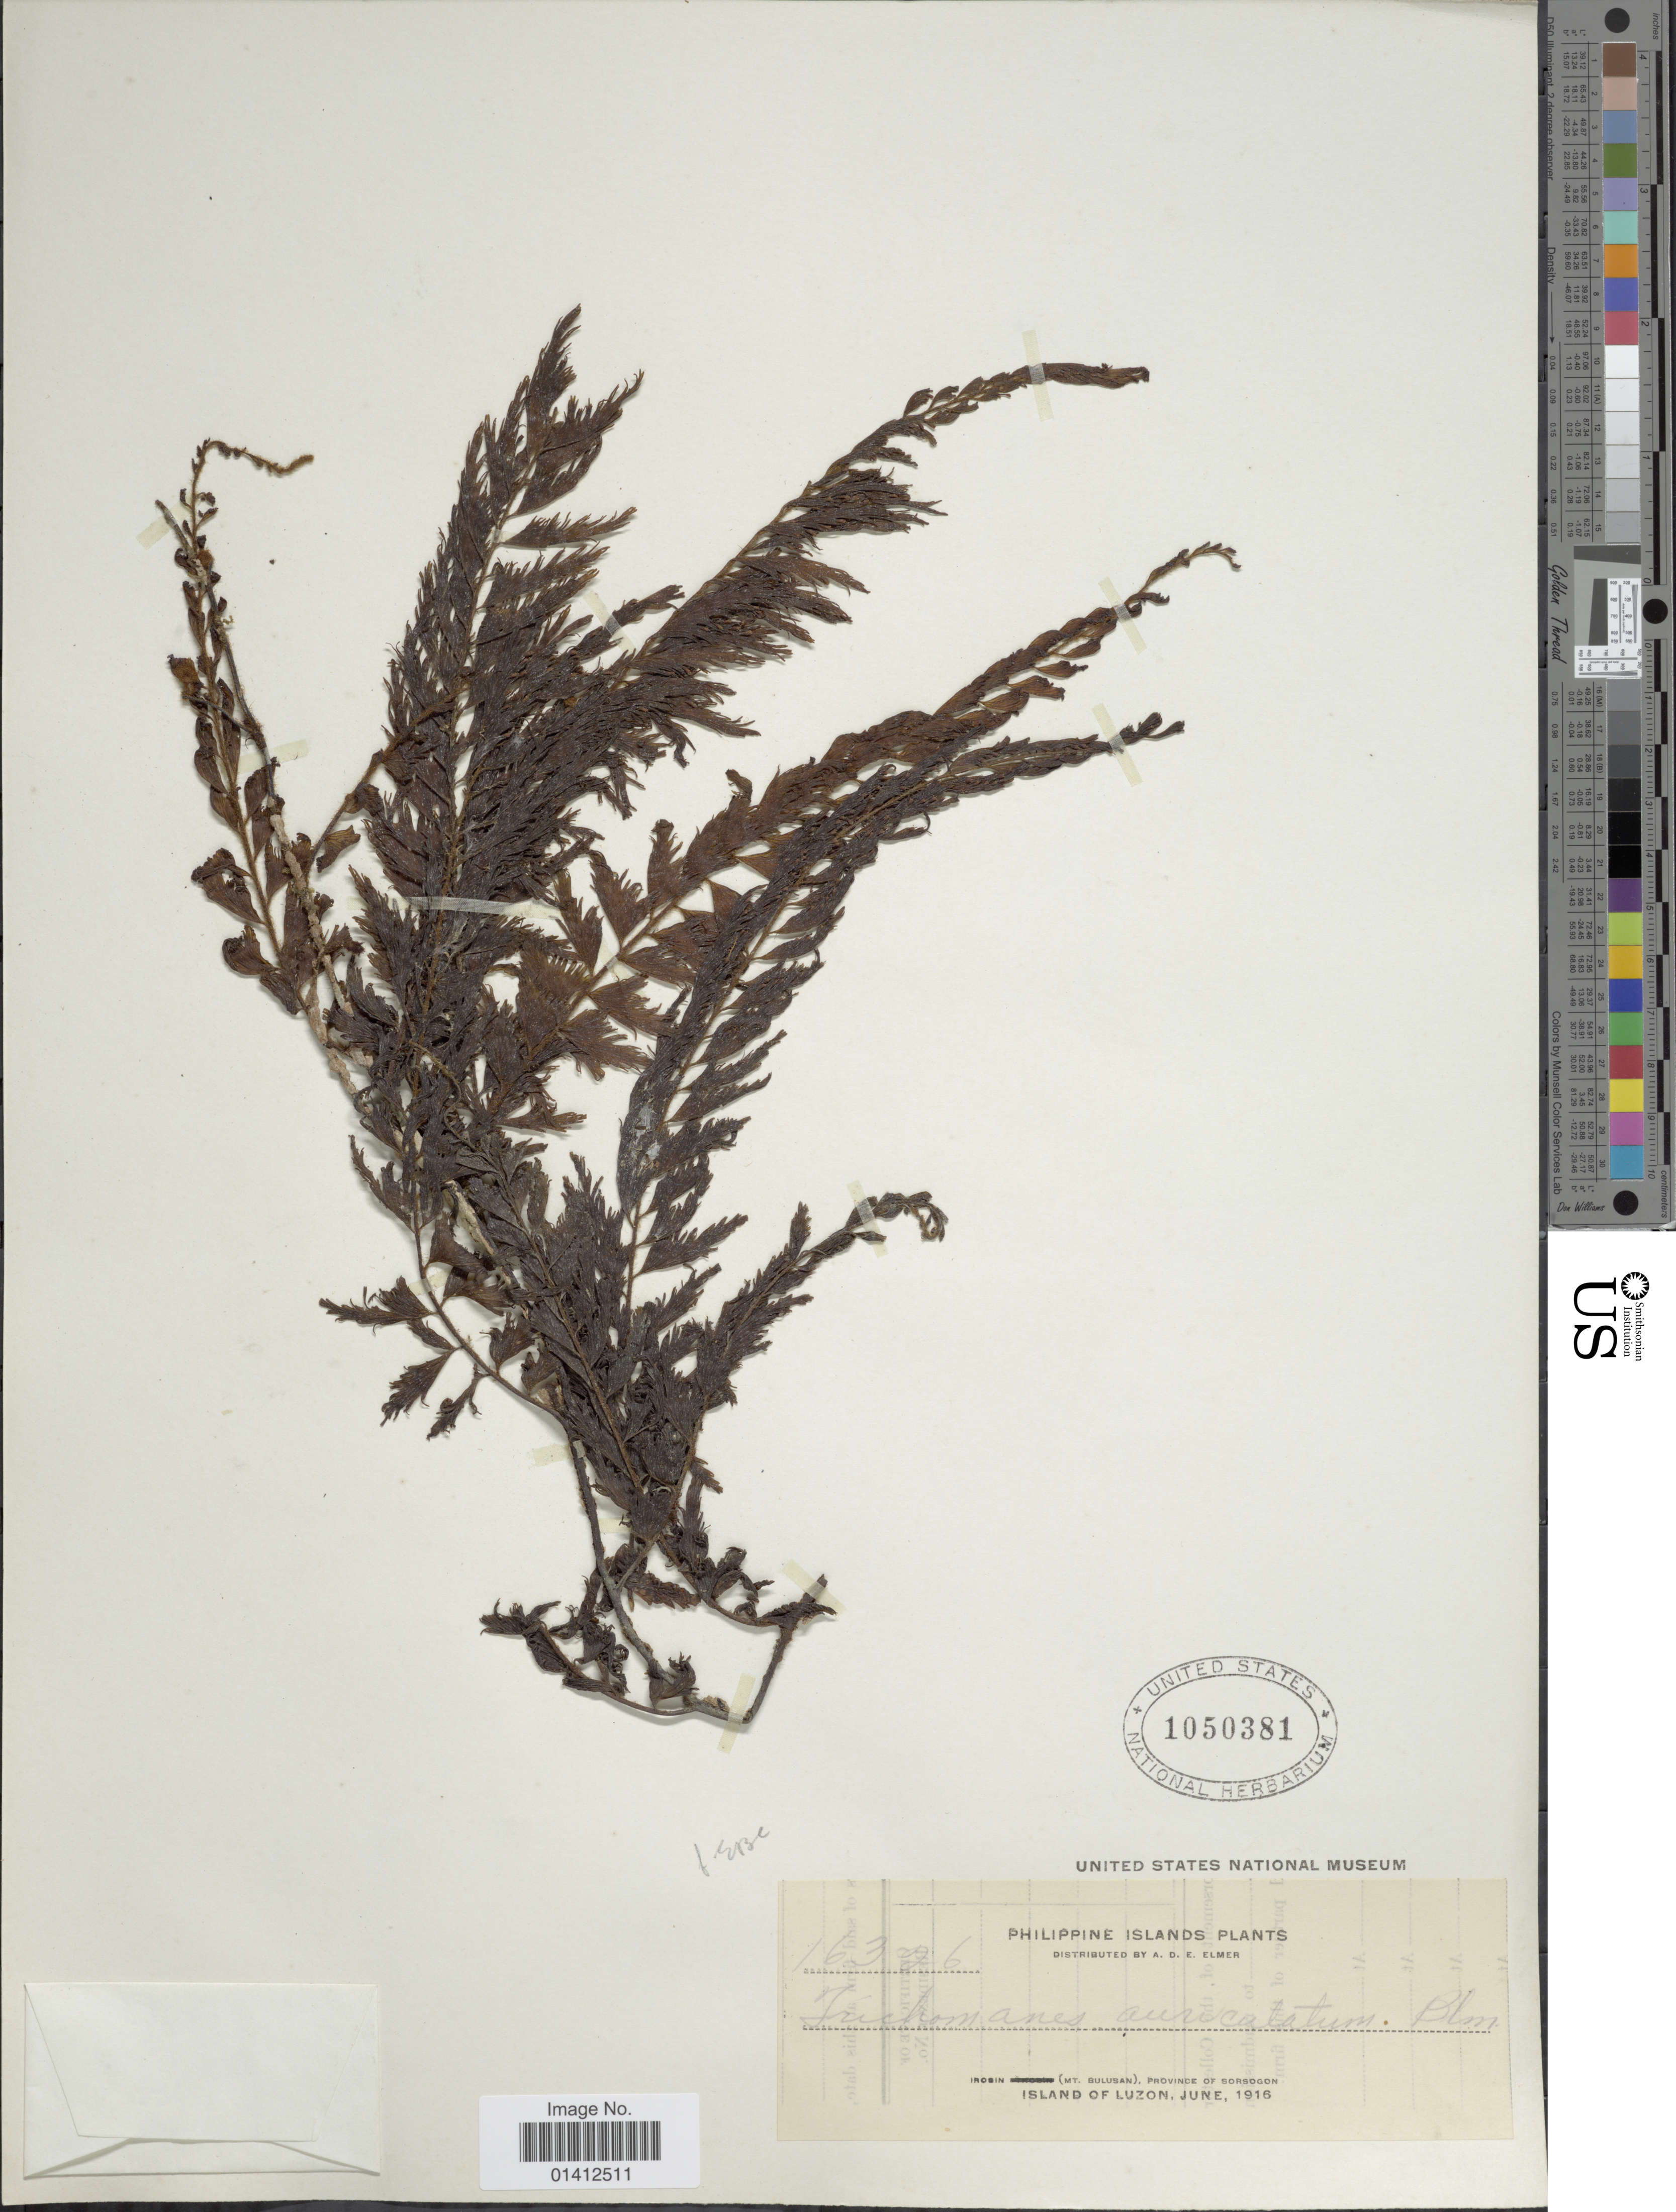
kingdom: Plantae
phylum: Tracheophyta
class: Polypodiopsida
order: Hymenophyllales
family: Hymenophyllaceae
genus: Vandenboschia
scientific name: Vandenboschia auriculata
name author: (Blume) Copel.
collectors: A. D. E. Elmer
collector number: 16326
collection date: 1916-06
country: Philippines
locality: Irosin (Mt Bulusan), Province of Sorsogon, Island of Luzon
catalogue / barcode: US 1050381